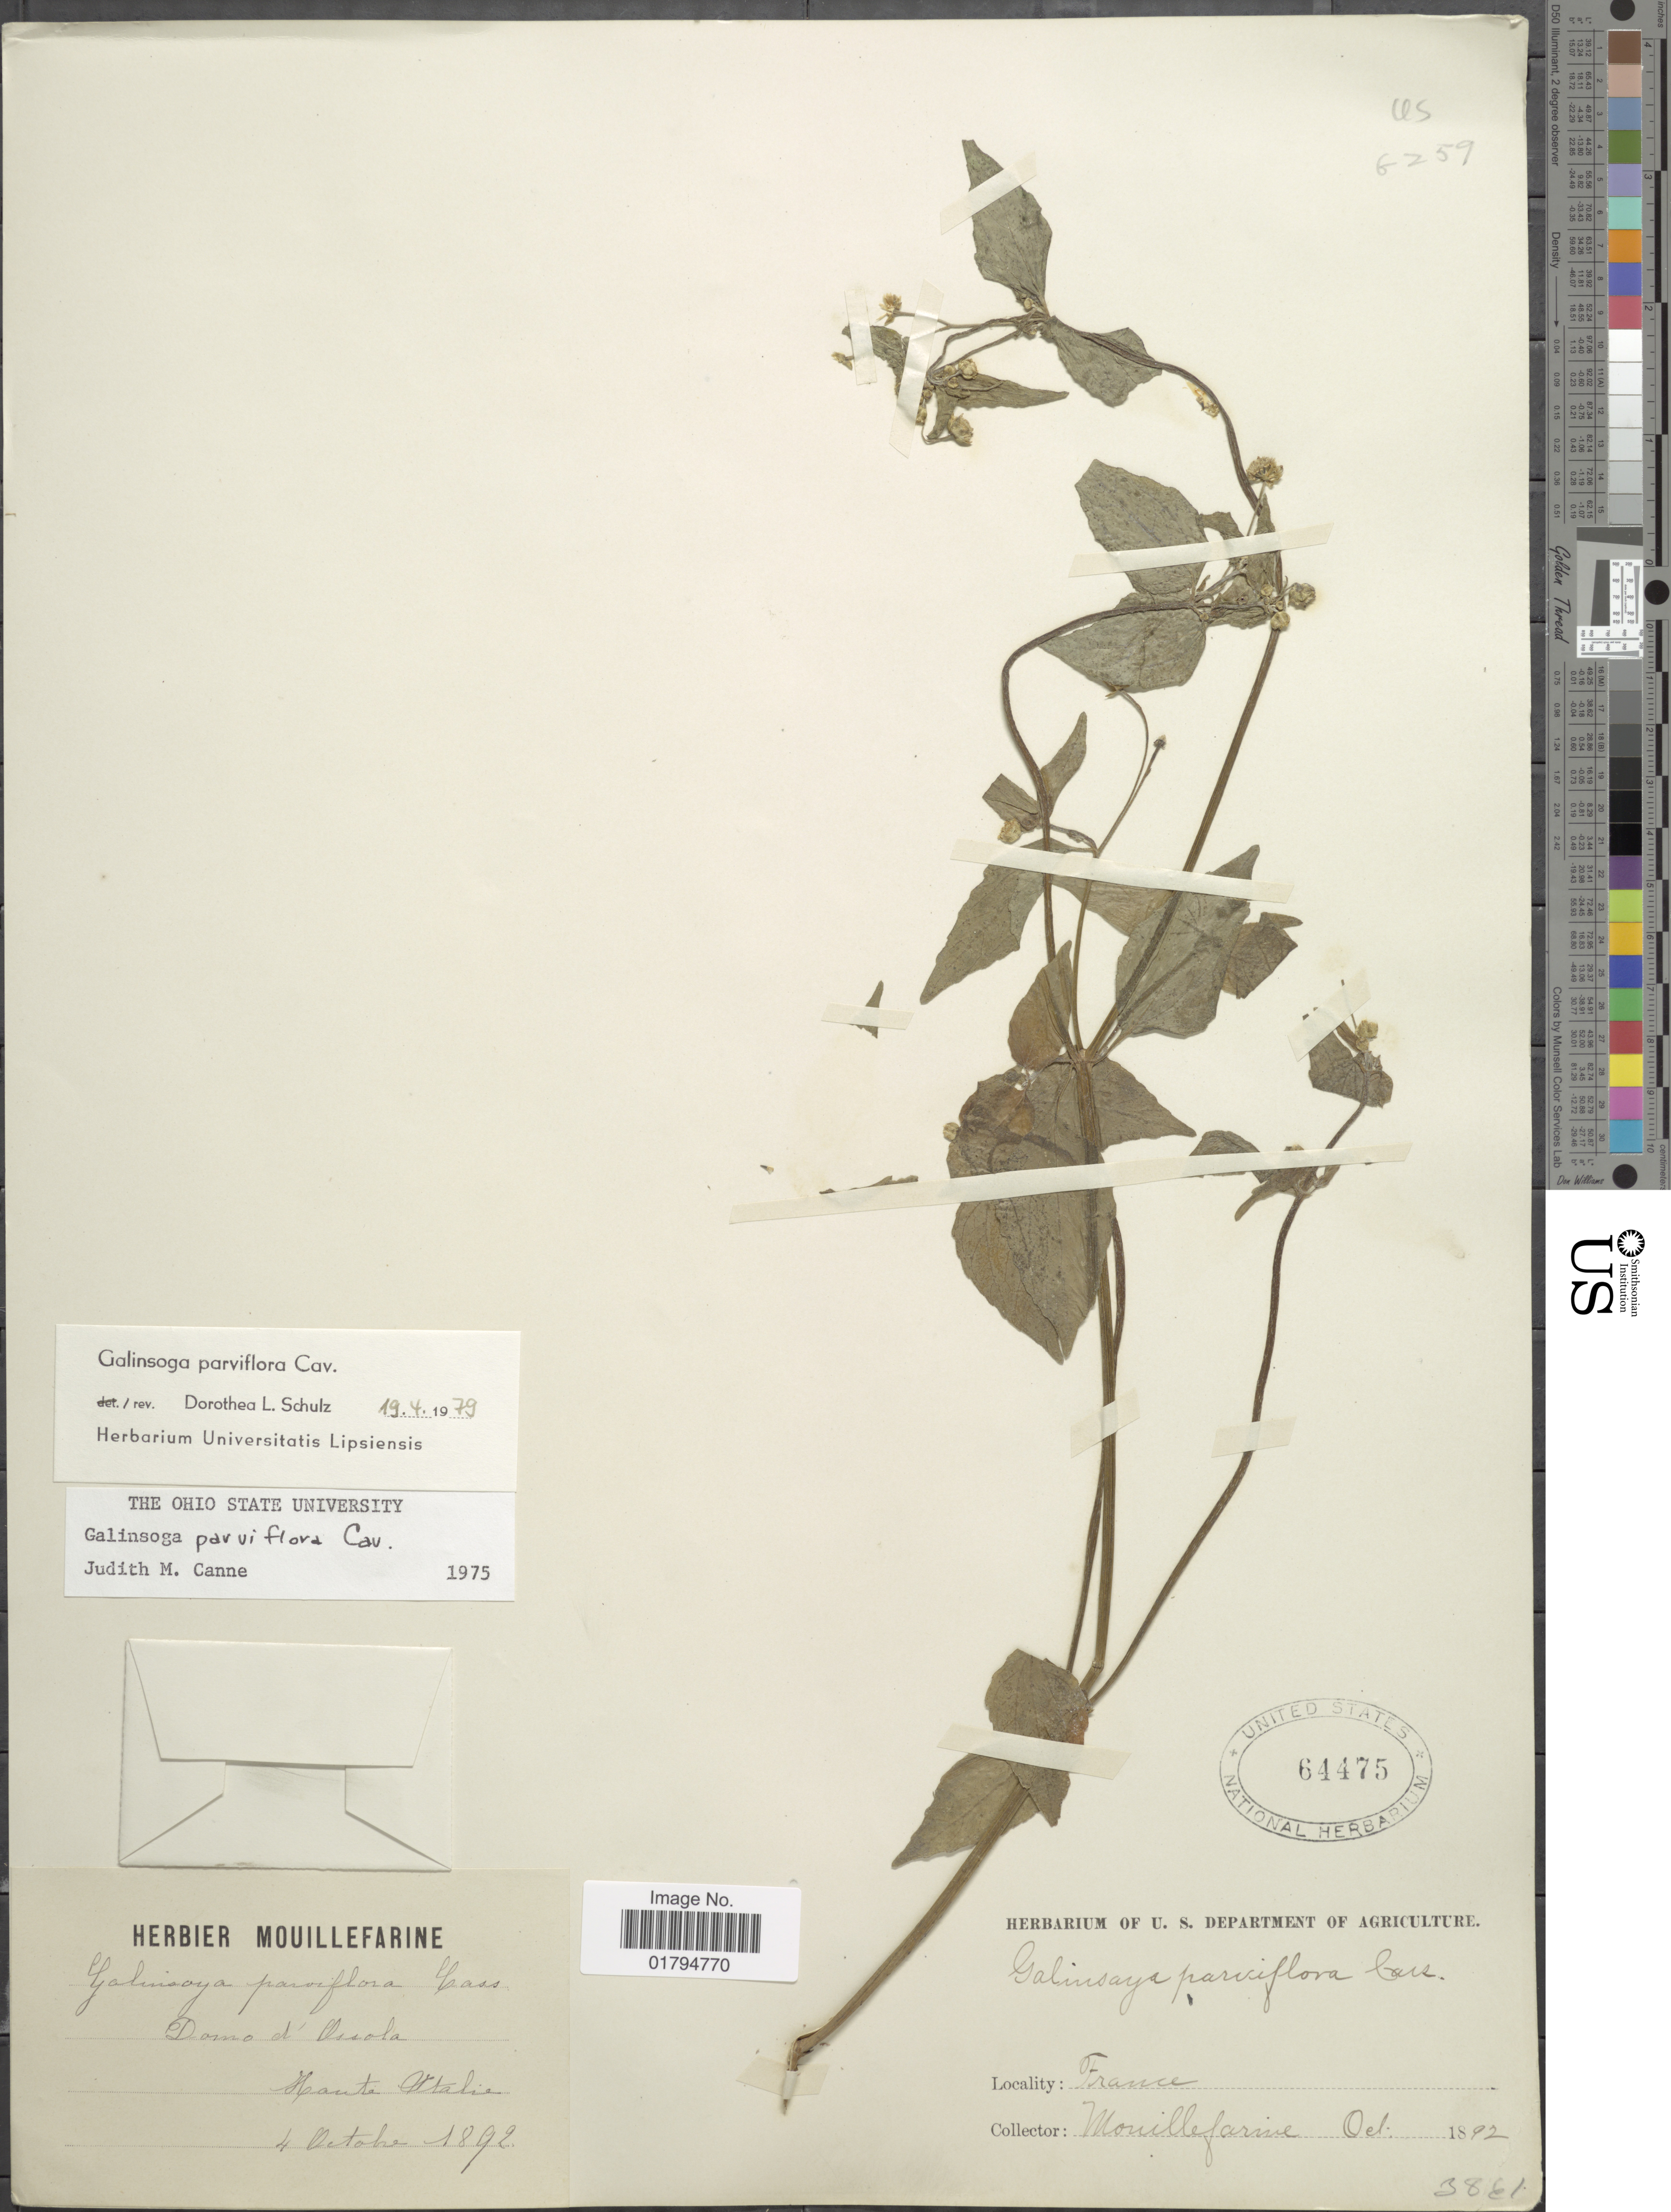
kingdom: Plantae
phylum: Tracheophyta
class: Magnoliopsida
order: Asterales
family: Asteraceae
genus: Galinsoga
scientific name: Galinsoga parviflora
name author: Cav.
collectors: A. Mouillefarine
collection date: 1892-10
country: Italy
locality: Domo d'Ossola, Haute Italie [Domodosola, Upper Italy]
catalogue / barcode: US 64475